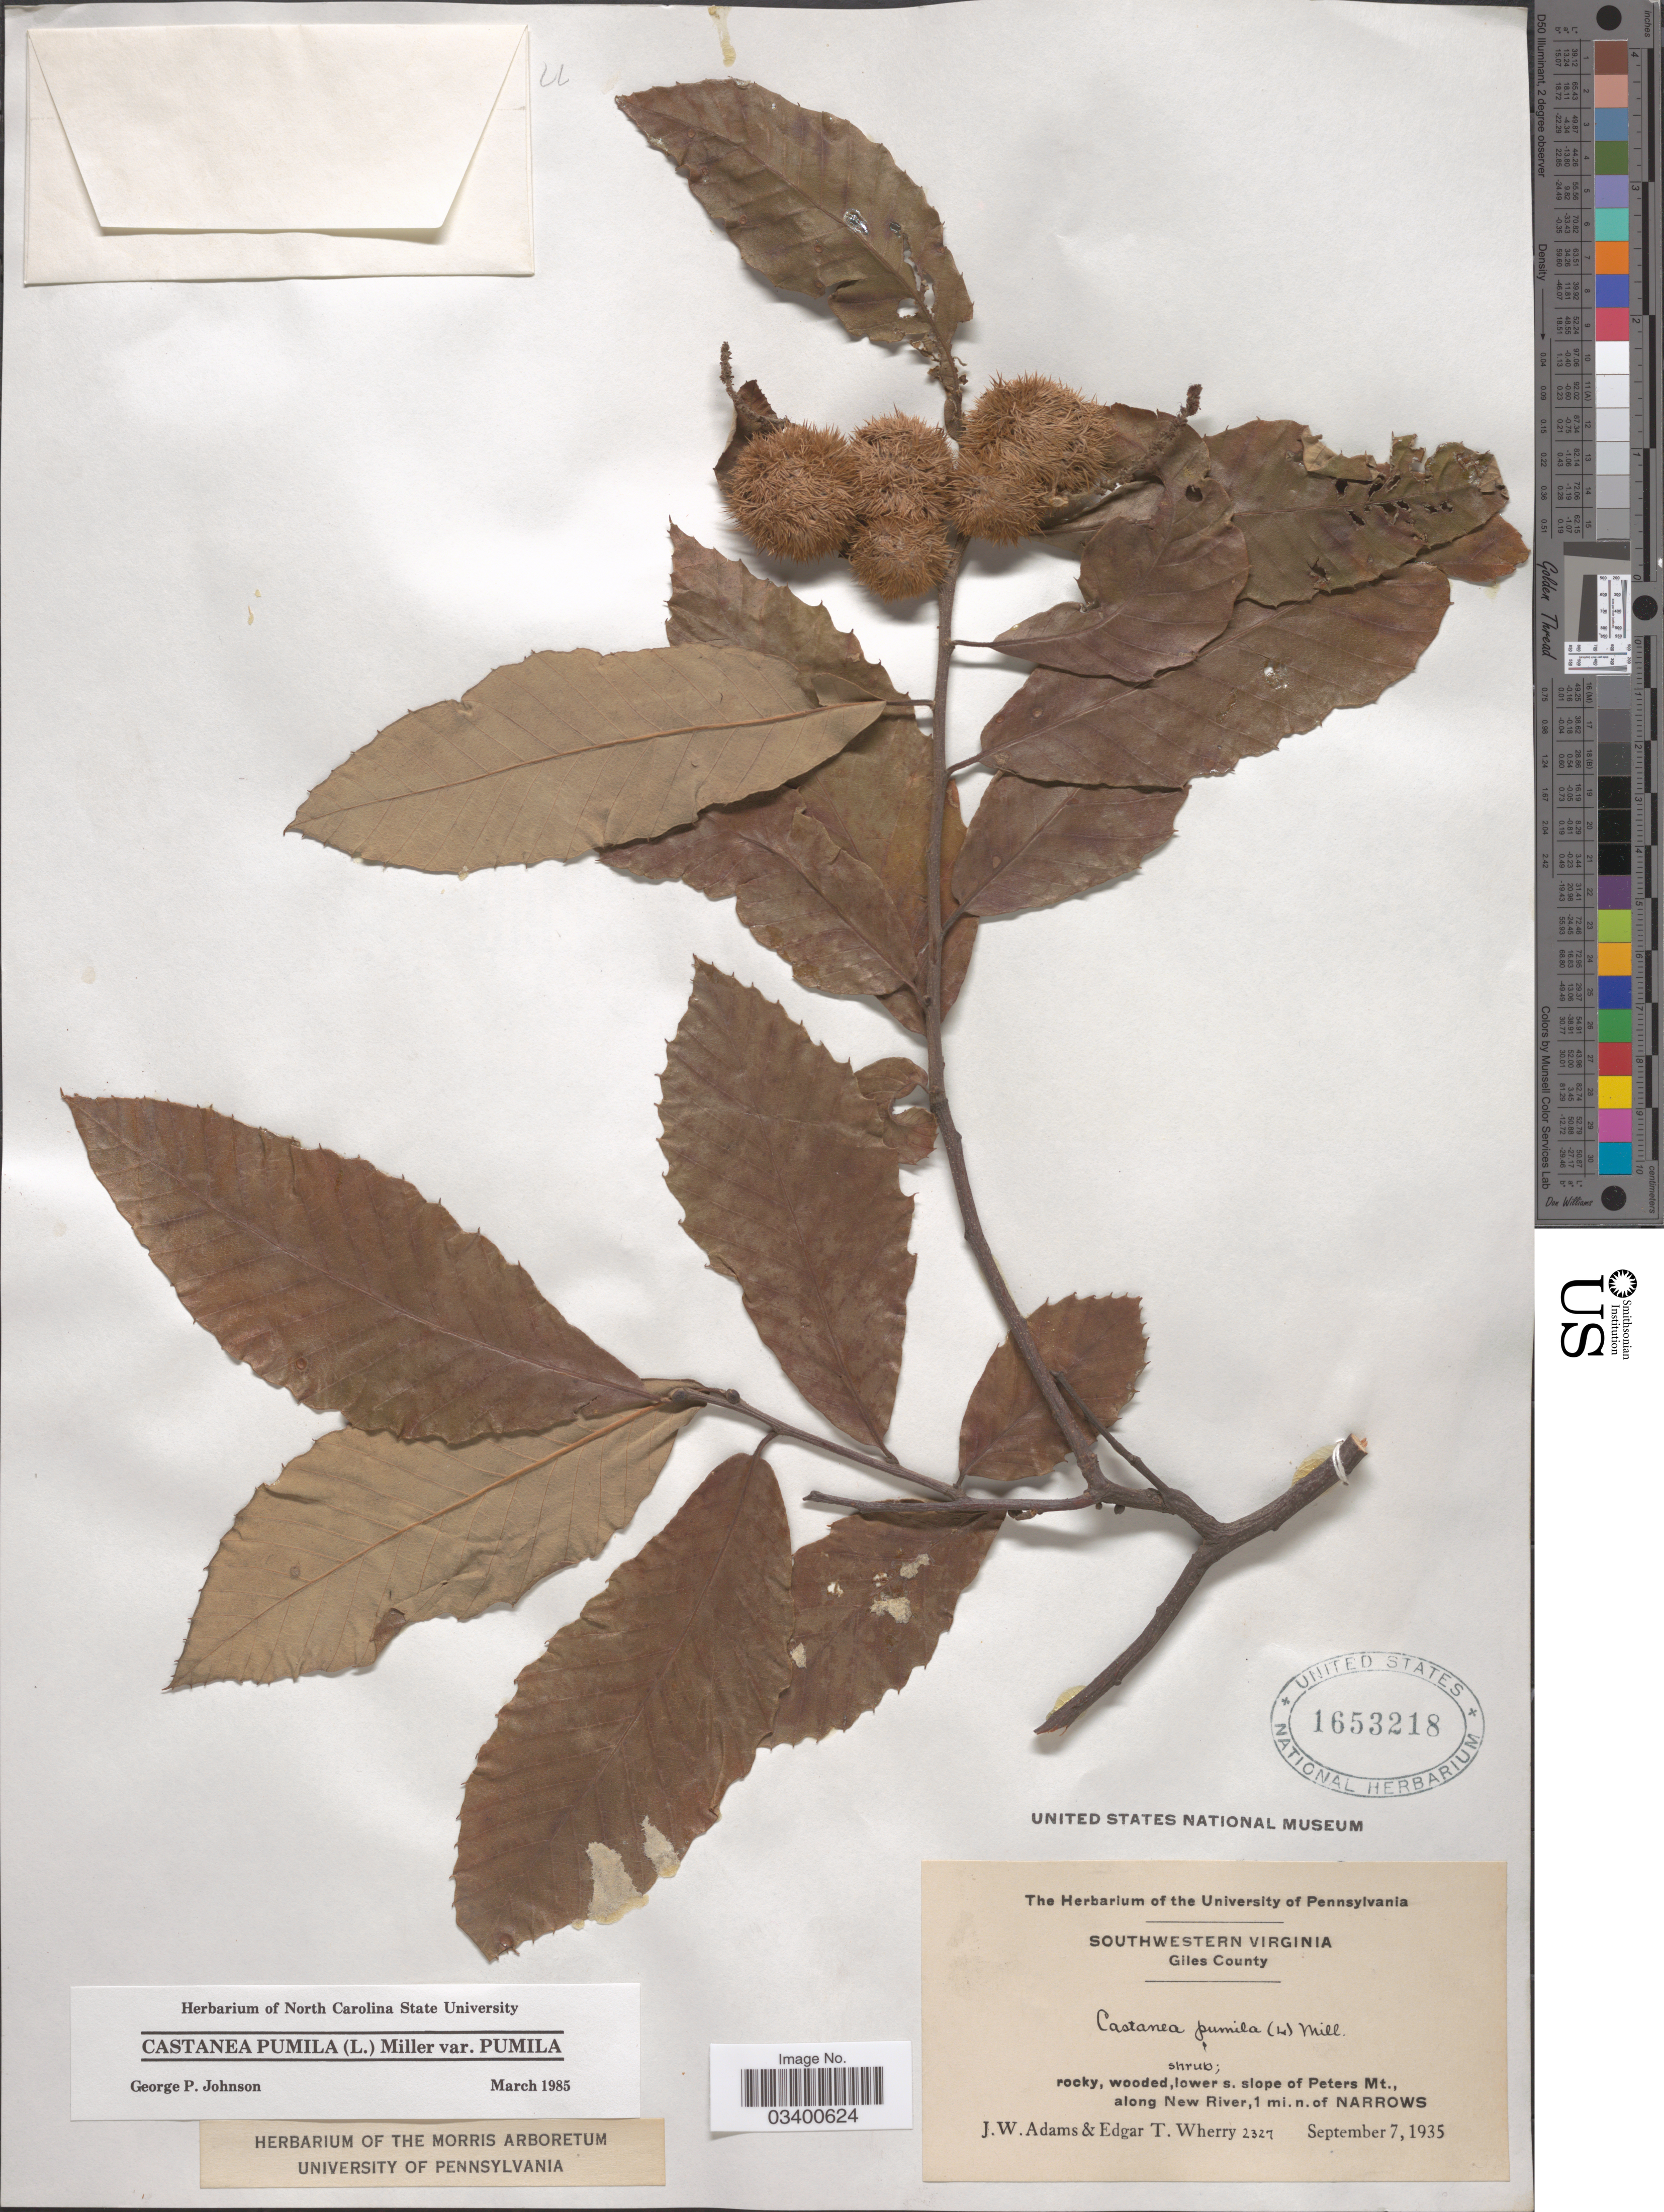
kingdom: Plantae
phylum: Tracheophyta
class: Magnoliopsida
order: Fagales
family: Fagaceae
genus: Castanea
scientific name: Castanea pumila var. pumila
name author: (L.) Mill.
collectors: J. Adams & E. T. Wherry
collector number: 2327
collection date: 1935-09-07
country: United States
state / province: Virginia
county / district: Giles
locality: Southwestern Virginia. Giles County. Lower s. slope of Peters Mt., along New River, 1 mi. n. of Narrows.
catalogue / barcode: US 1653218